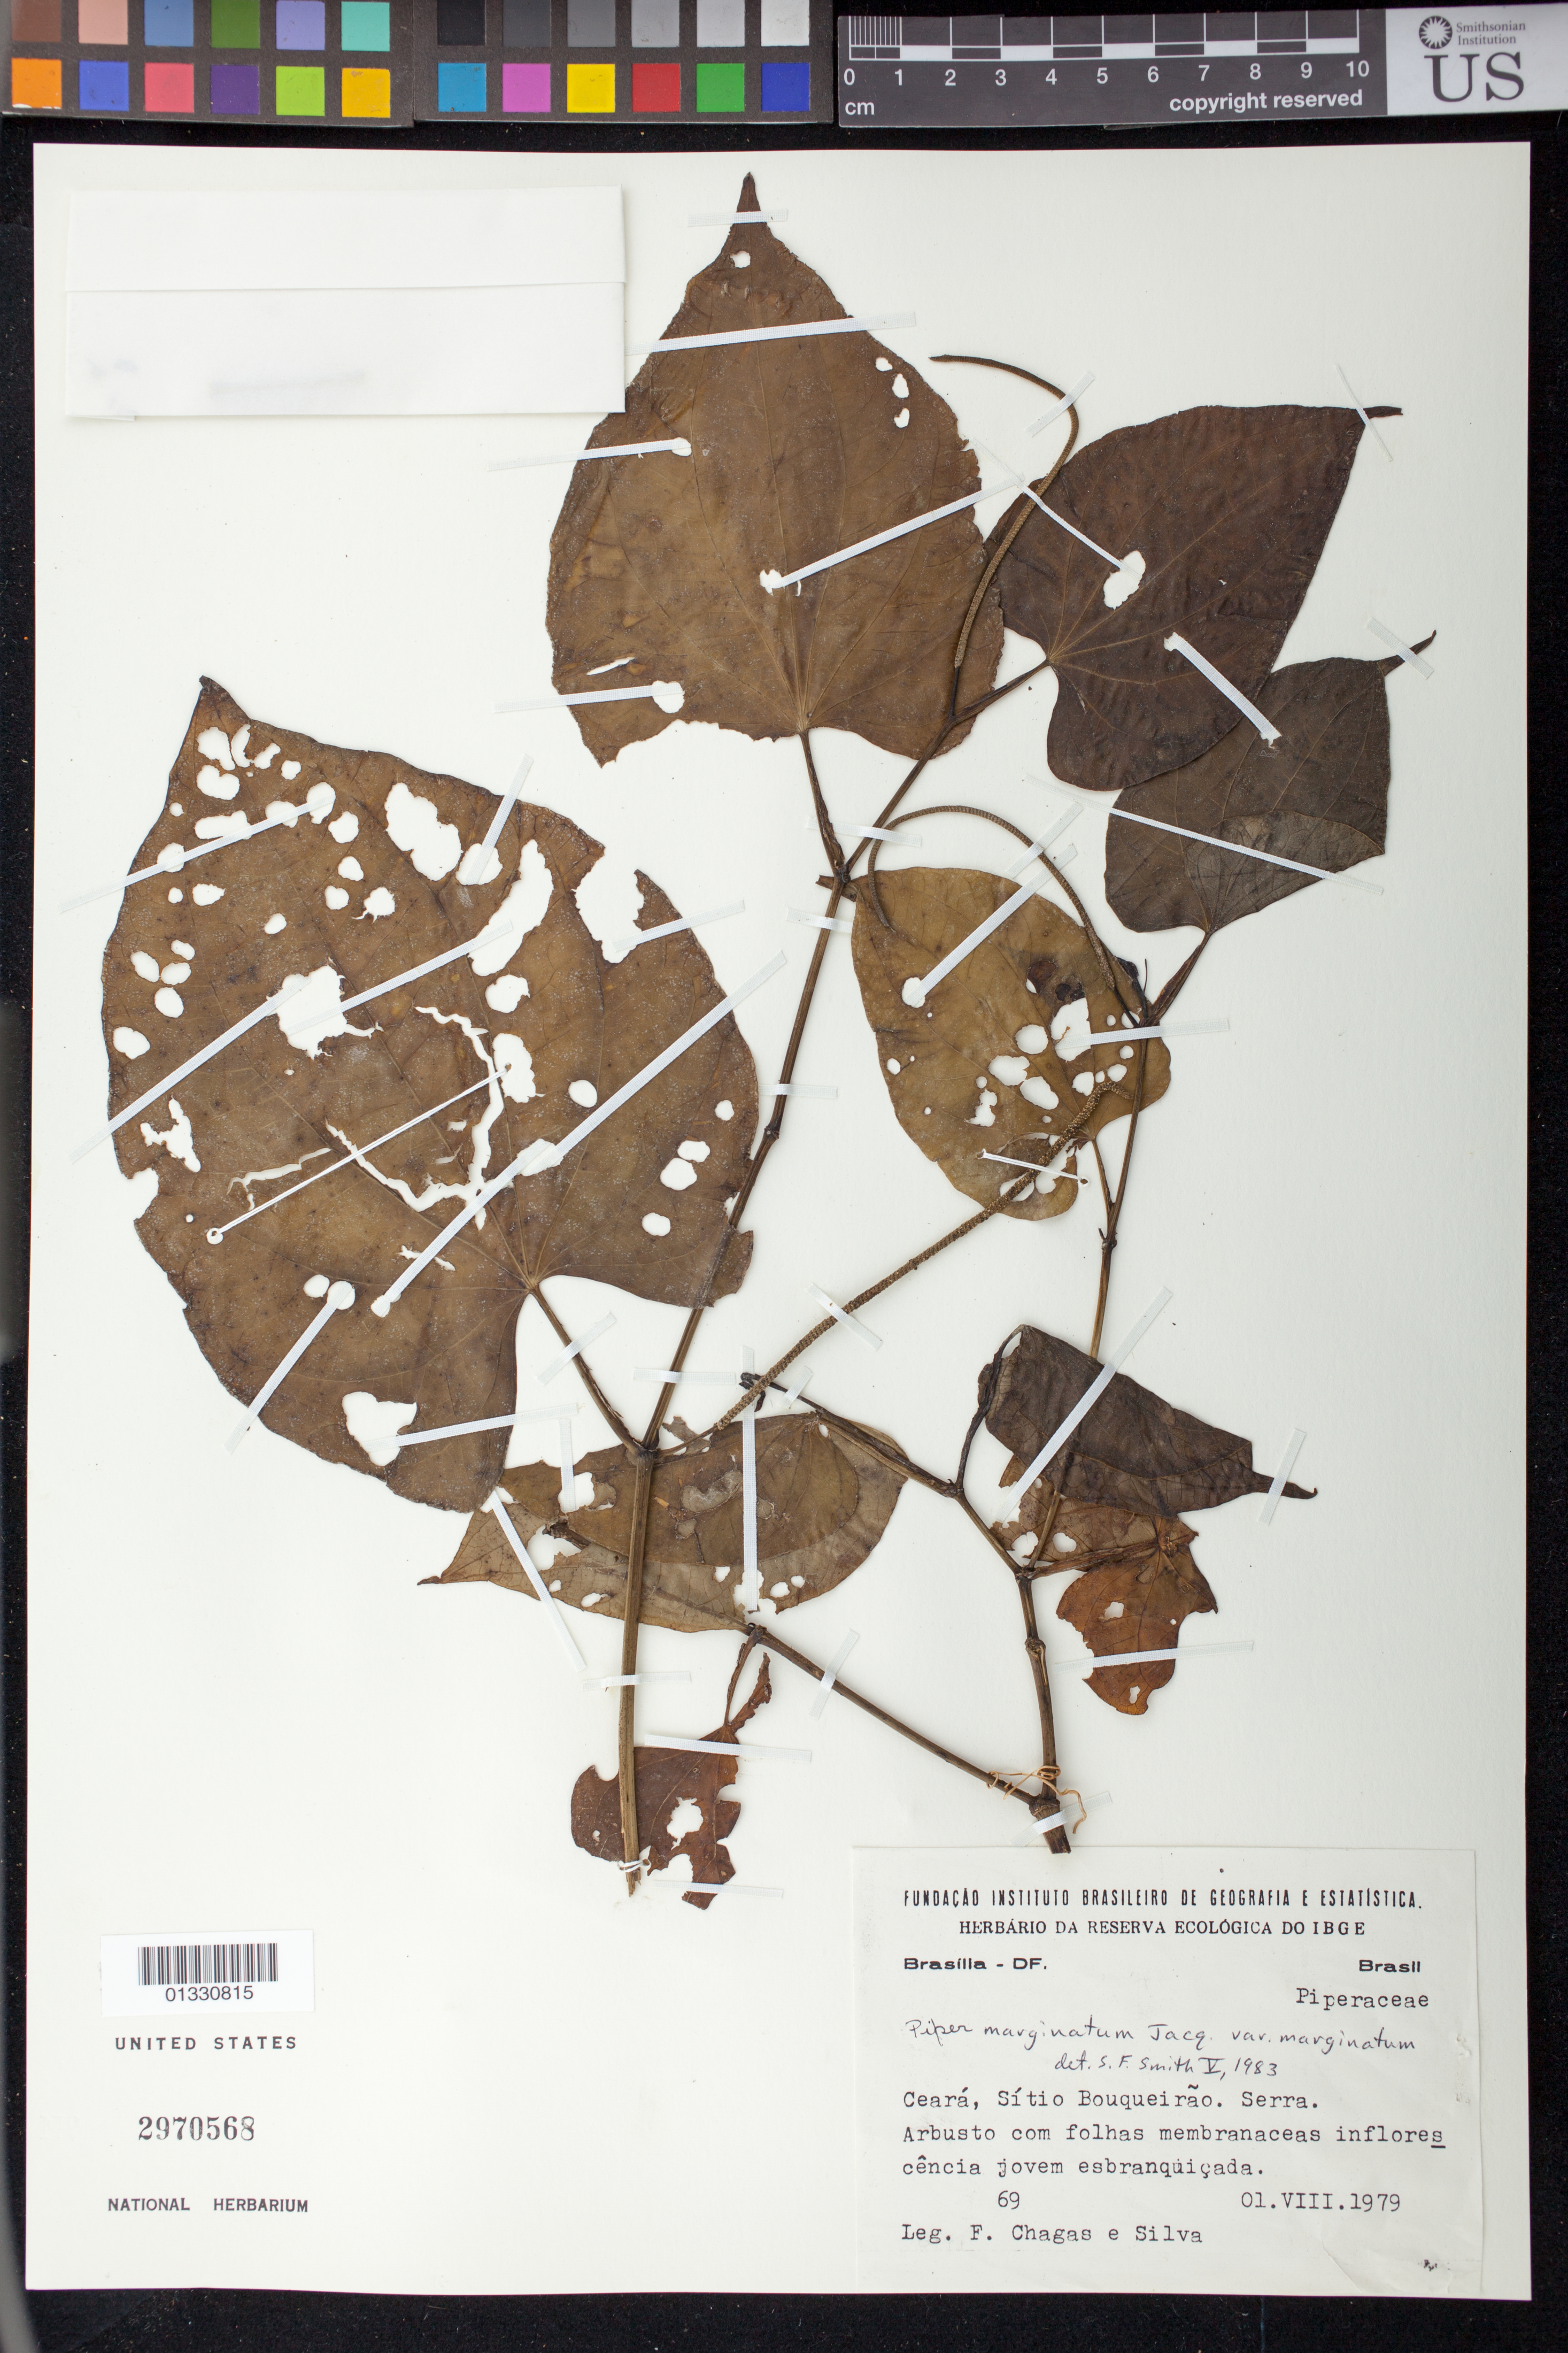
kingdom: Plantae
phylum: Tracheophyta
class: Magnoliopsida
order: Piperales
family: Piperaceae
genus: Piper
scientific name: Piper marginatum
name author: Jacq.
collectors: F. Chagas e Silva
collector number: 69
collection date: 1979-08-01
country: Brazil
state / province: Ceará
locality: Sítio Bouqueirão. Serra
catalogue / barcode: US 2970568